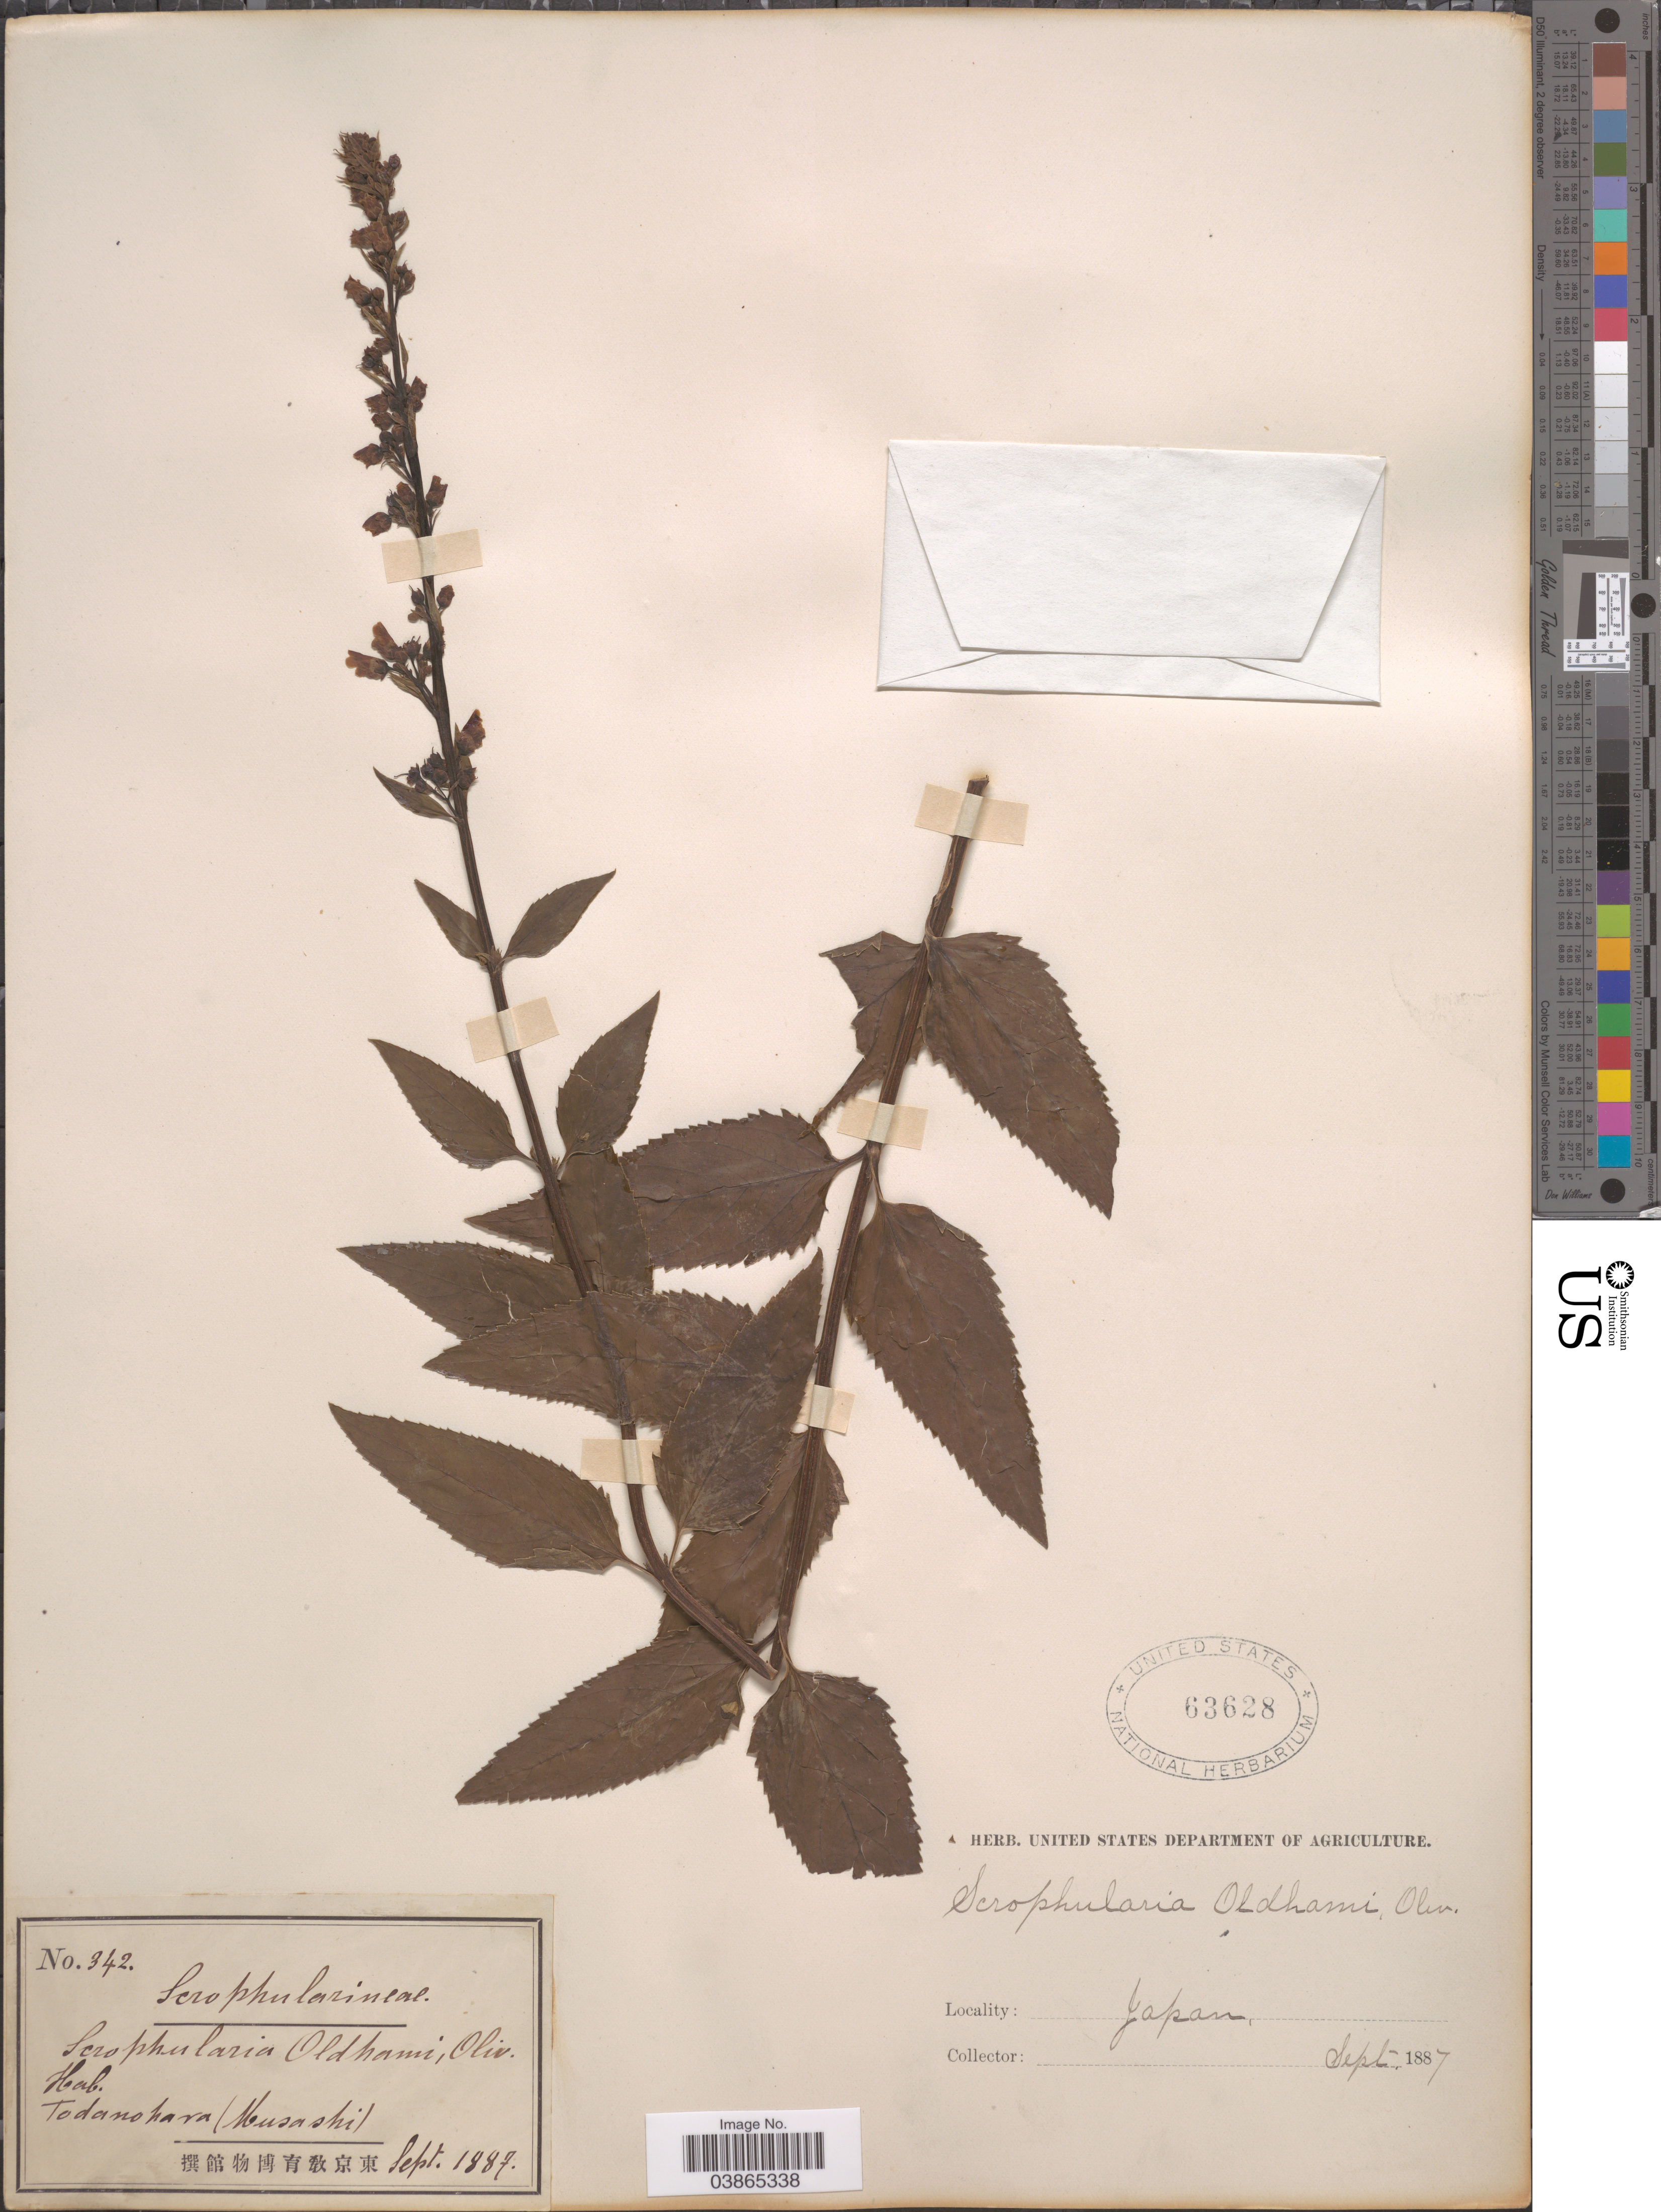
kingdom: Plantae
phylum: Tracheophyta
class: Magnoliopsida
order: Lamiales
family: Scrophulariaceae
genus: Scrophularia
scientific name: Scrophularia oldhamii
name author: Oliv.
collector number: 342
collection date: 1887-09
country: Japan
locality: Todanohara (Musashi).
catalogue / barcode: US 63628